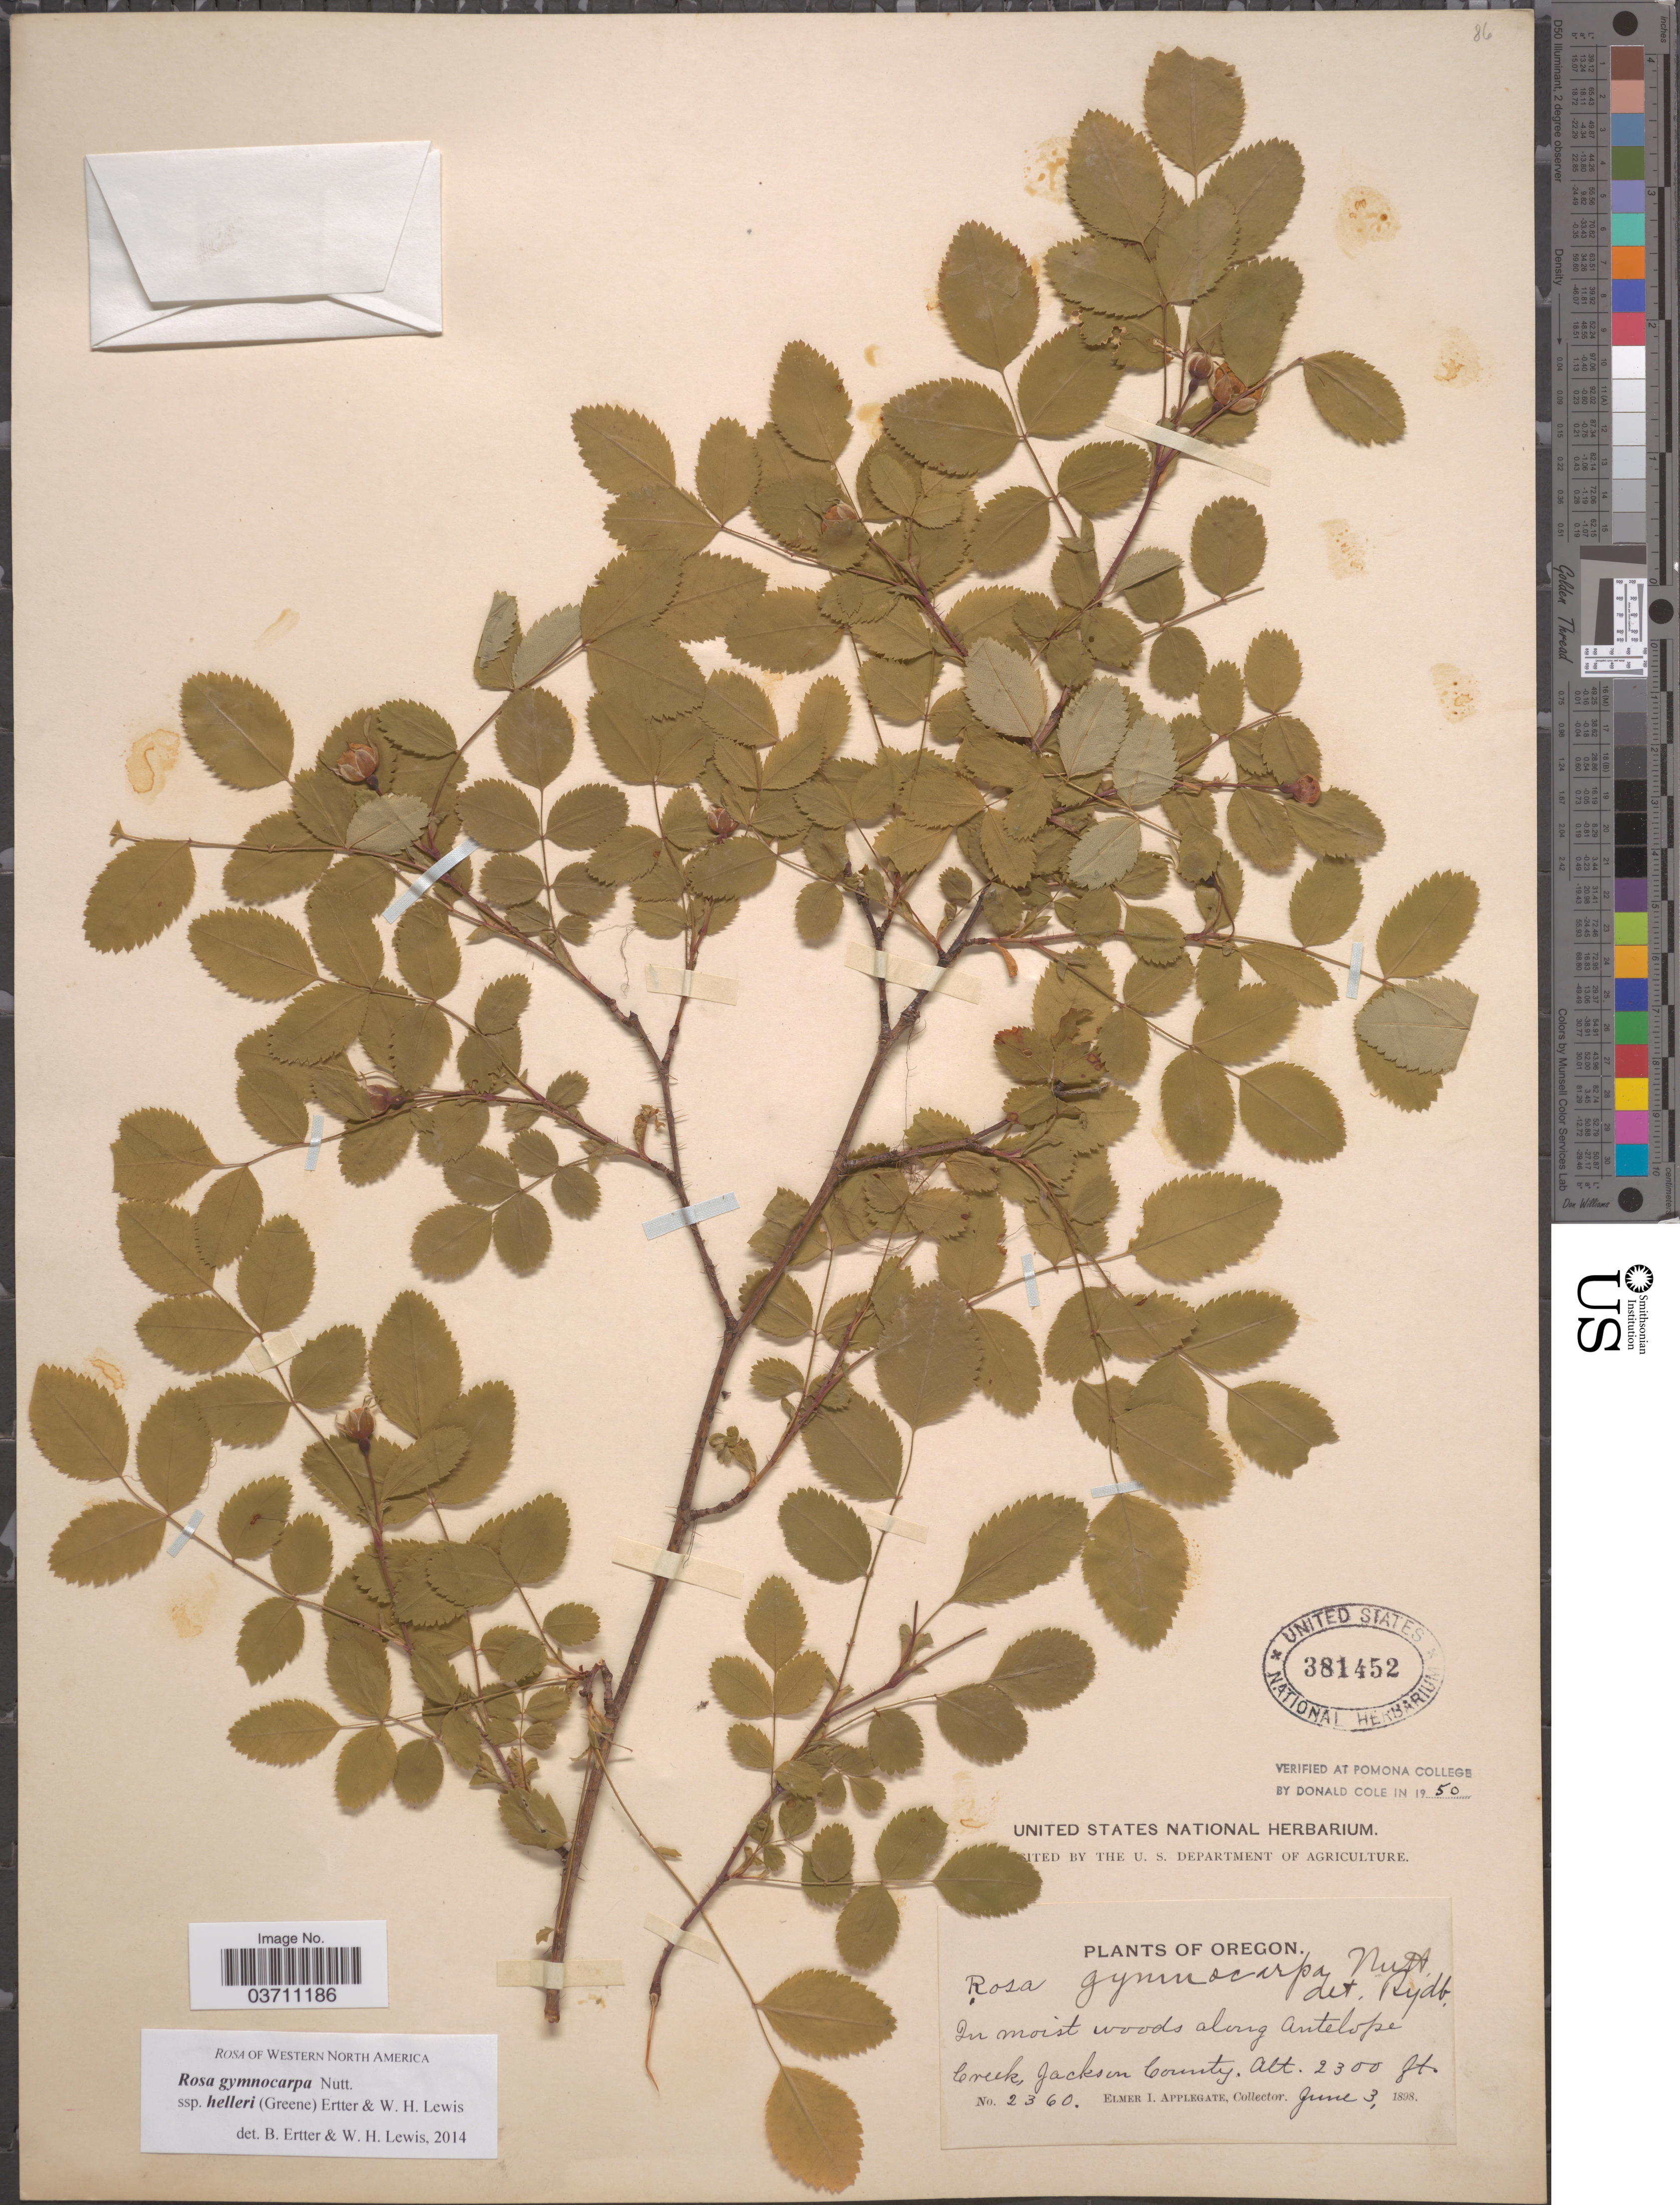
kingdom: Plantae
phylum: Tracheophyta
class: Magnoliopsida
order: Rosales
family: Rosaceae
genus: Rosa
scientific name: Rosa gymnocarpa subsp. helleri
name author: (Greene) Ertter & W.H. Lewis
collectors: E. I. Applegate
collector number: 2360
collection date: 1898-06-03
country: United States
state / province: Oregon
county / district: Jackson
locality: Along Antelope Creek, Jackson County.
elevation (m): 701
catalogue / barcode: US 381452